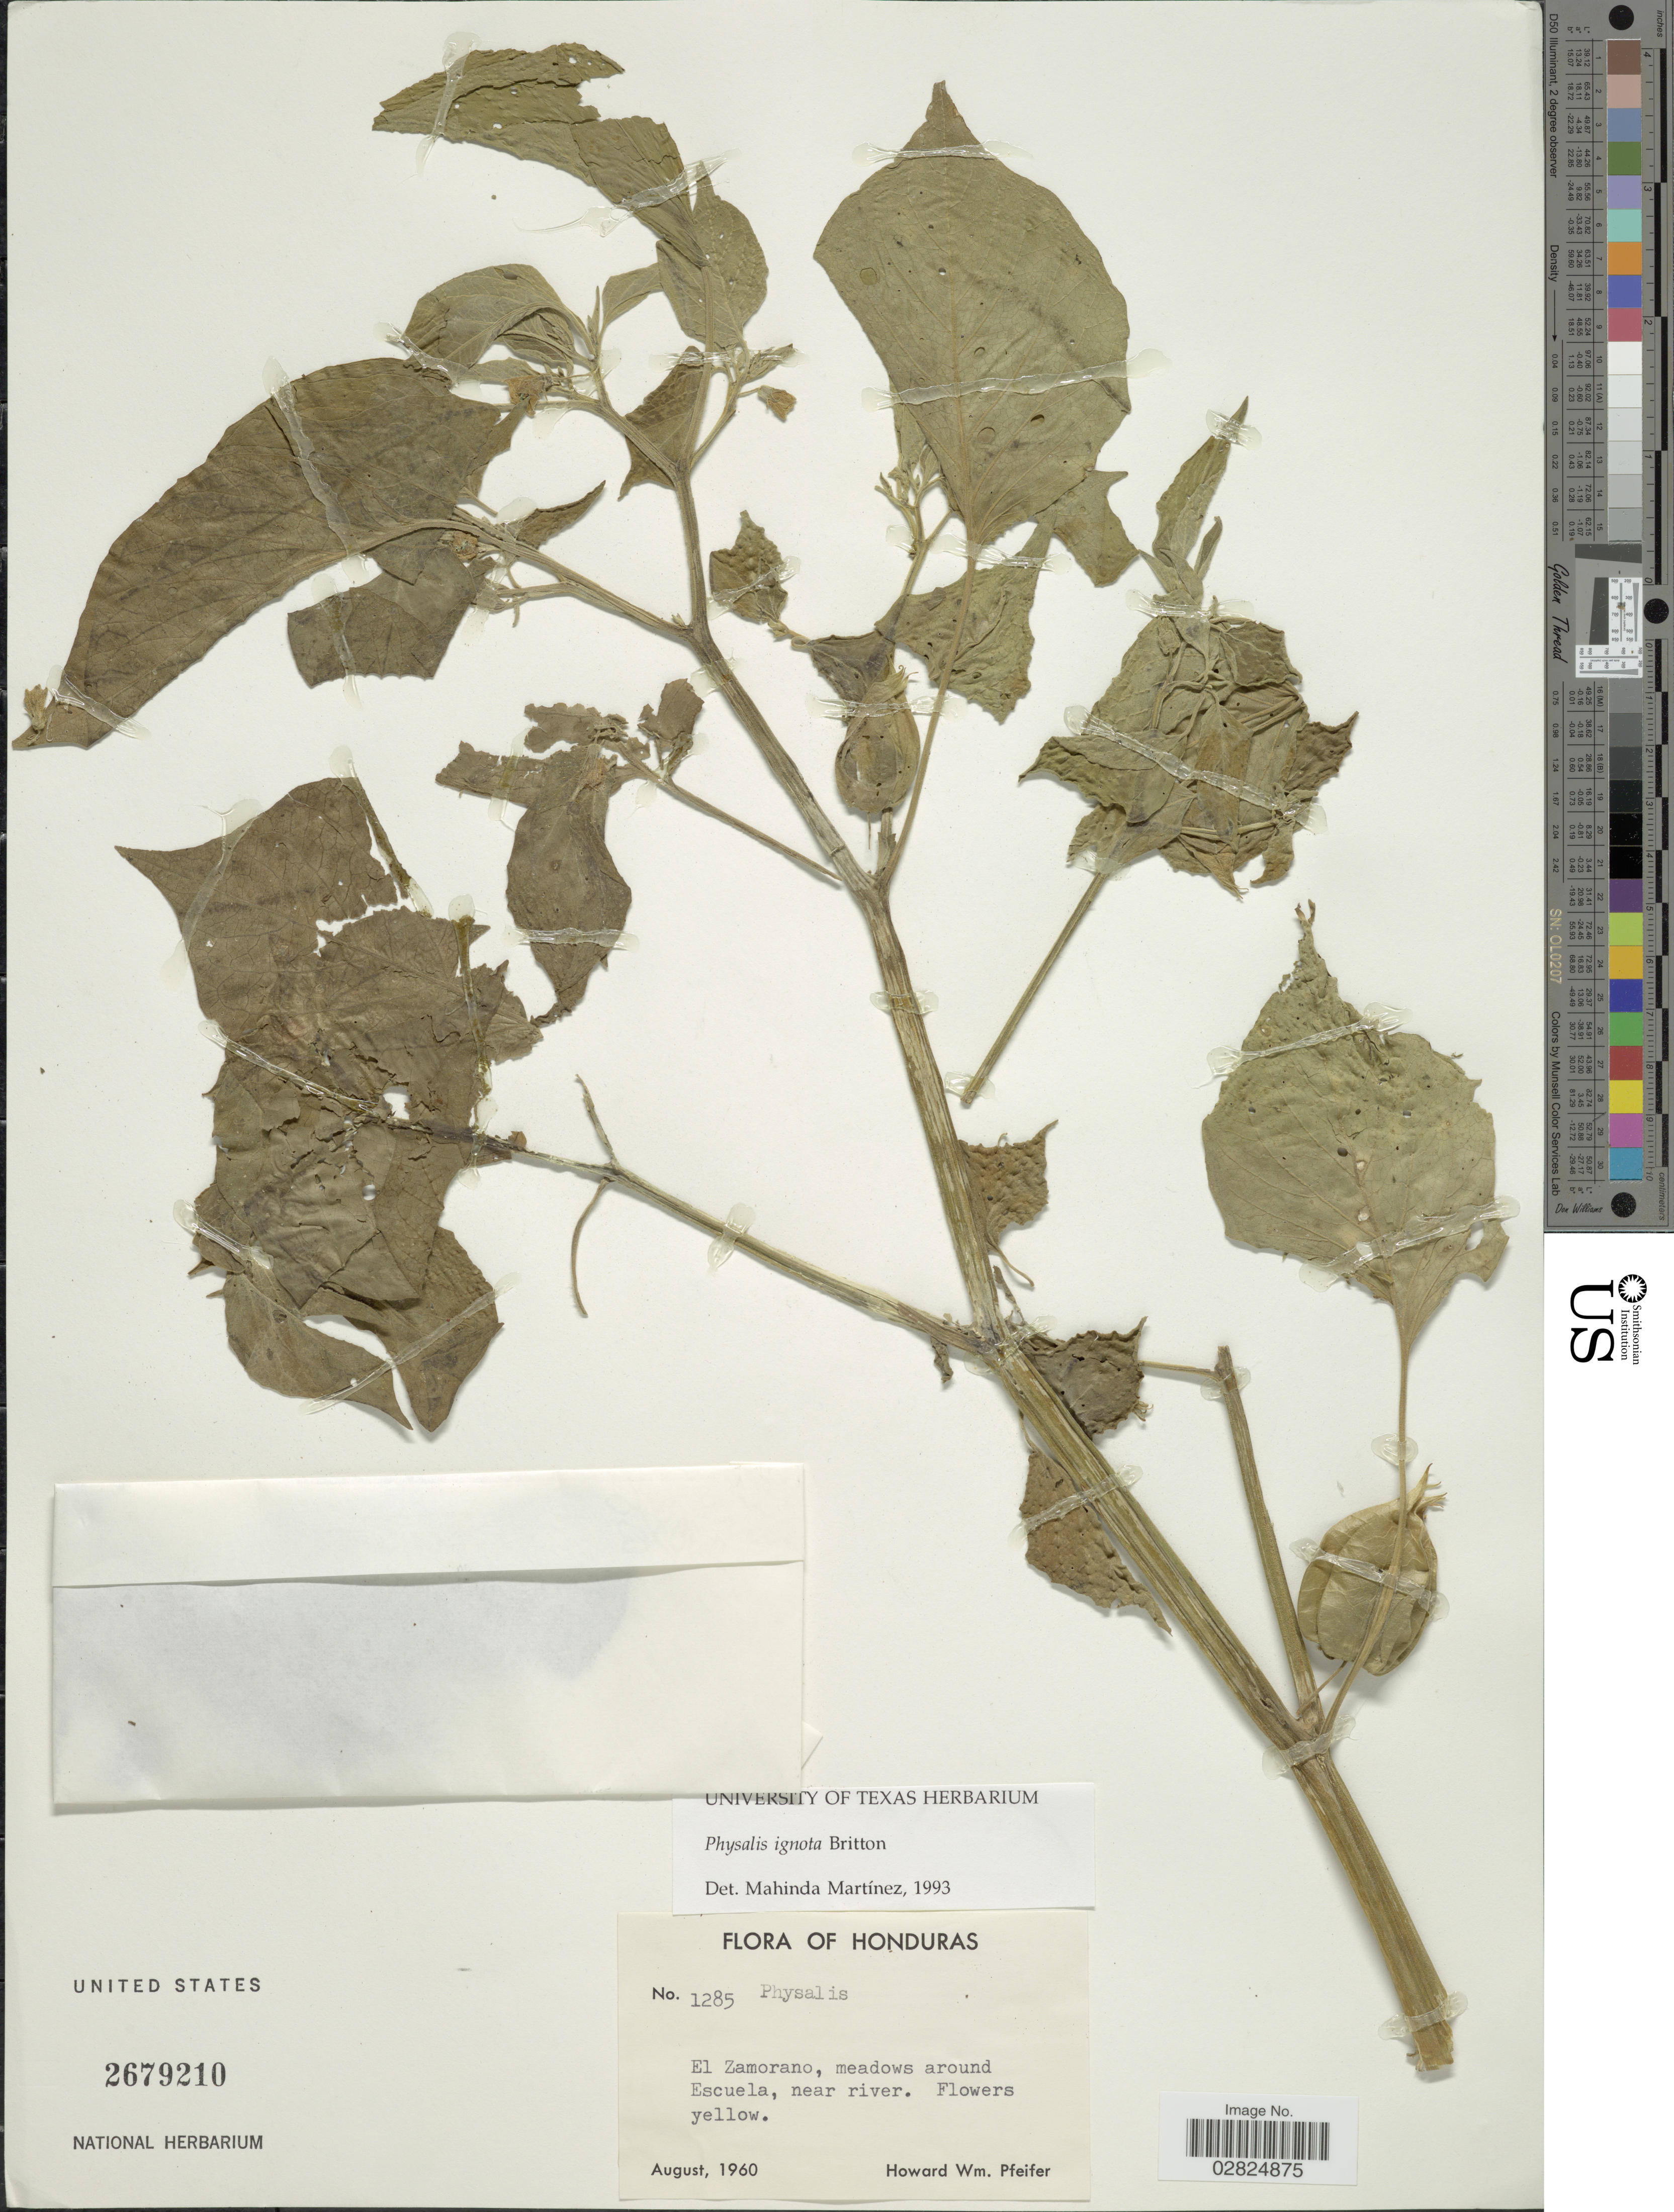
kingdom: Plantae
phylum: Tracheophyta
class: Magnoliopsida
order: Solanales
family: Solanaceae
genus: Physalis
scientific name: Physalis ignota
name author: Britton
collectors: H. W. Pfeifer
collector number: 1285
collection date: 1960-08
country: Honduras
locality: El Zamorano, meadows around Escuela, near river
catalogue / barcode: US 2679210